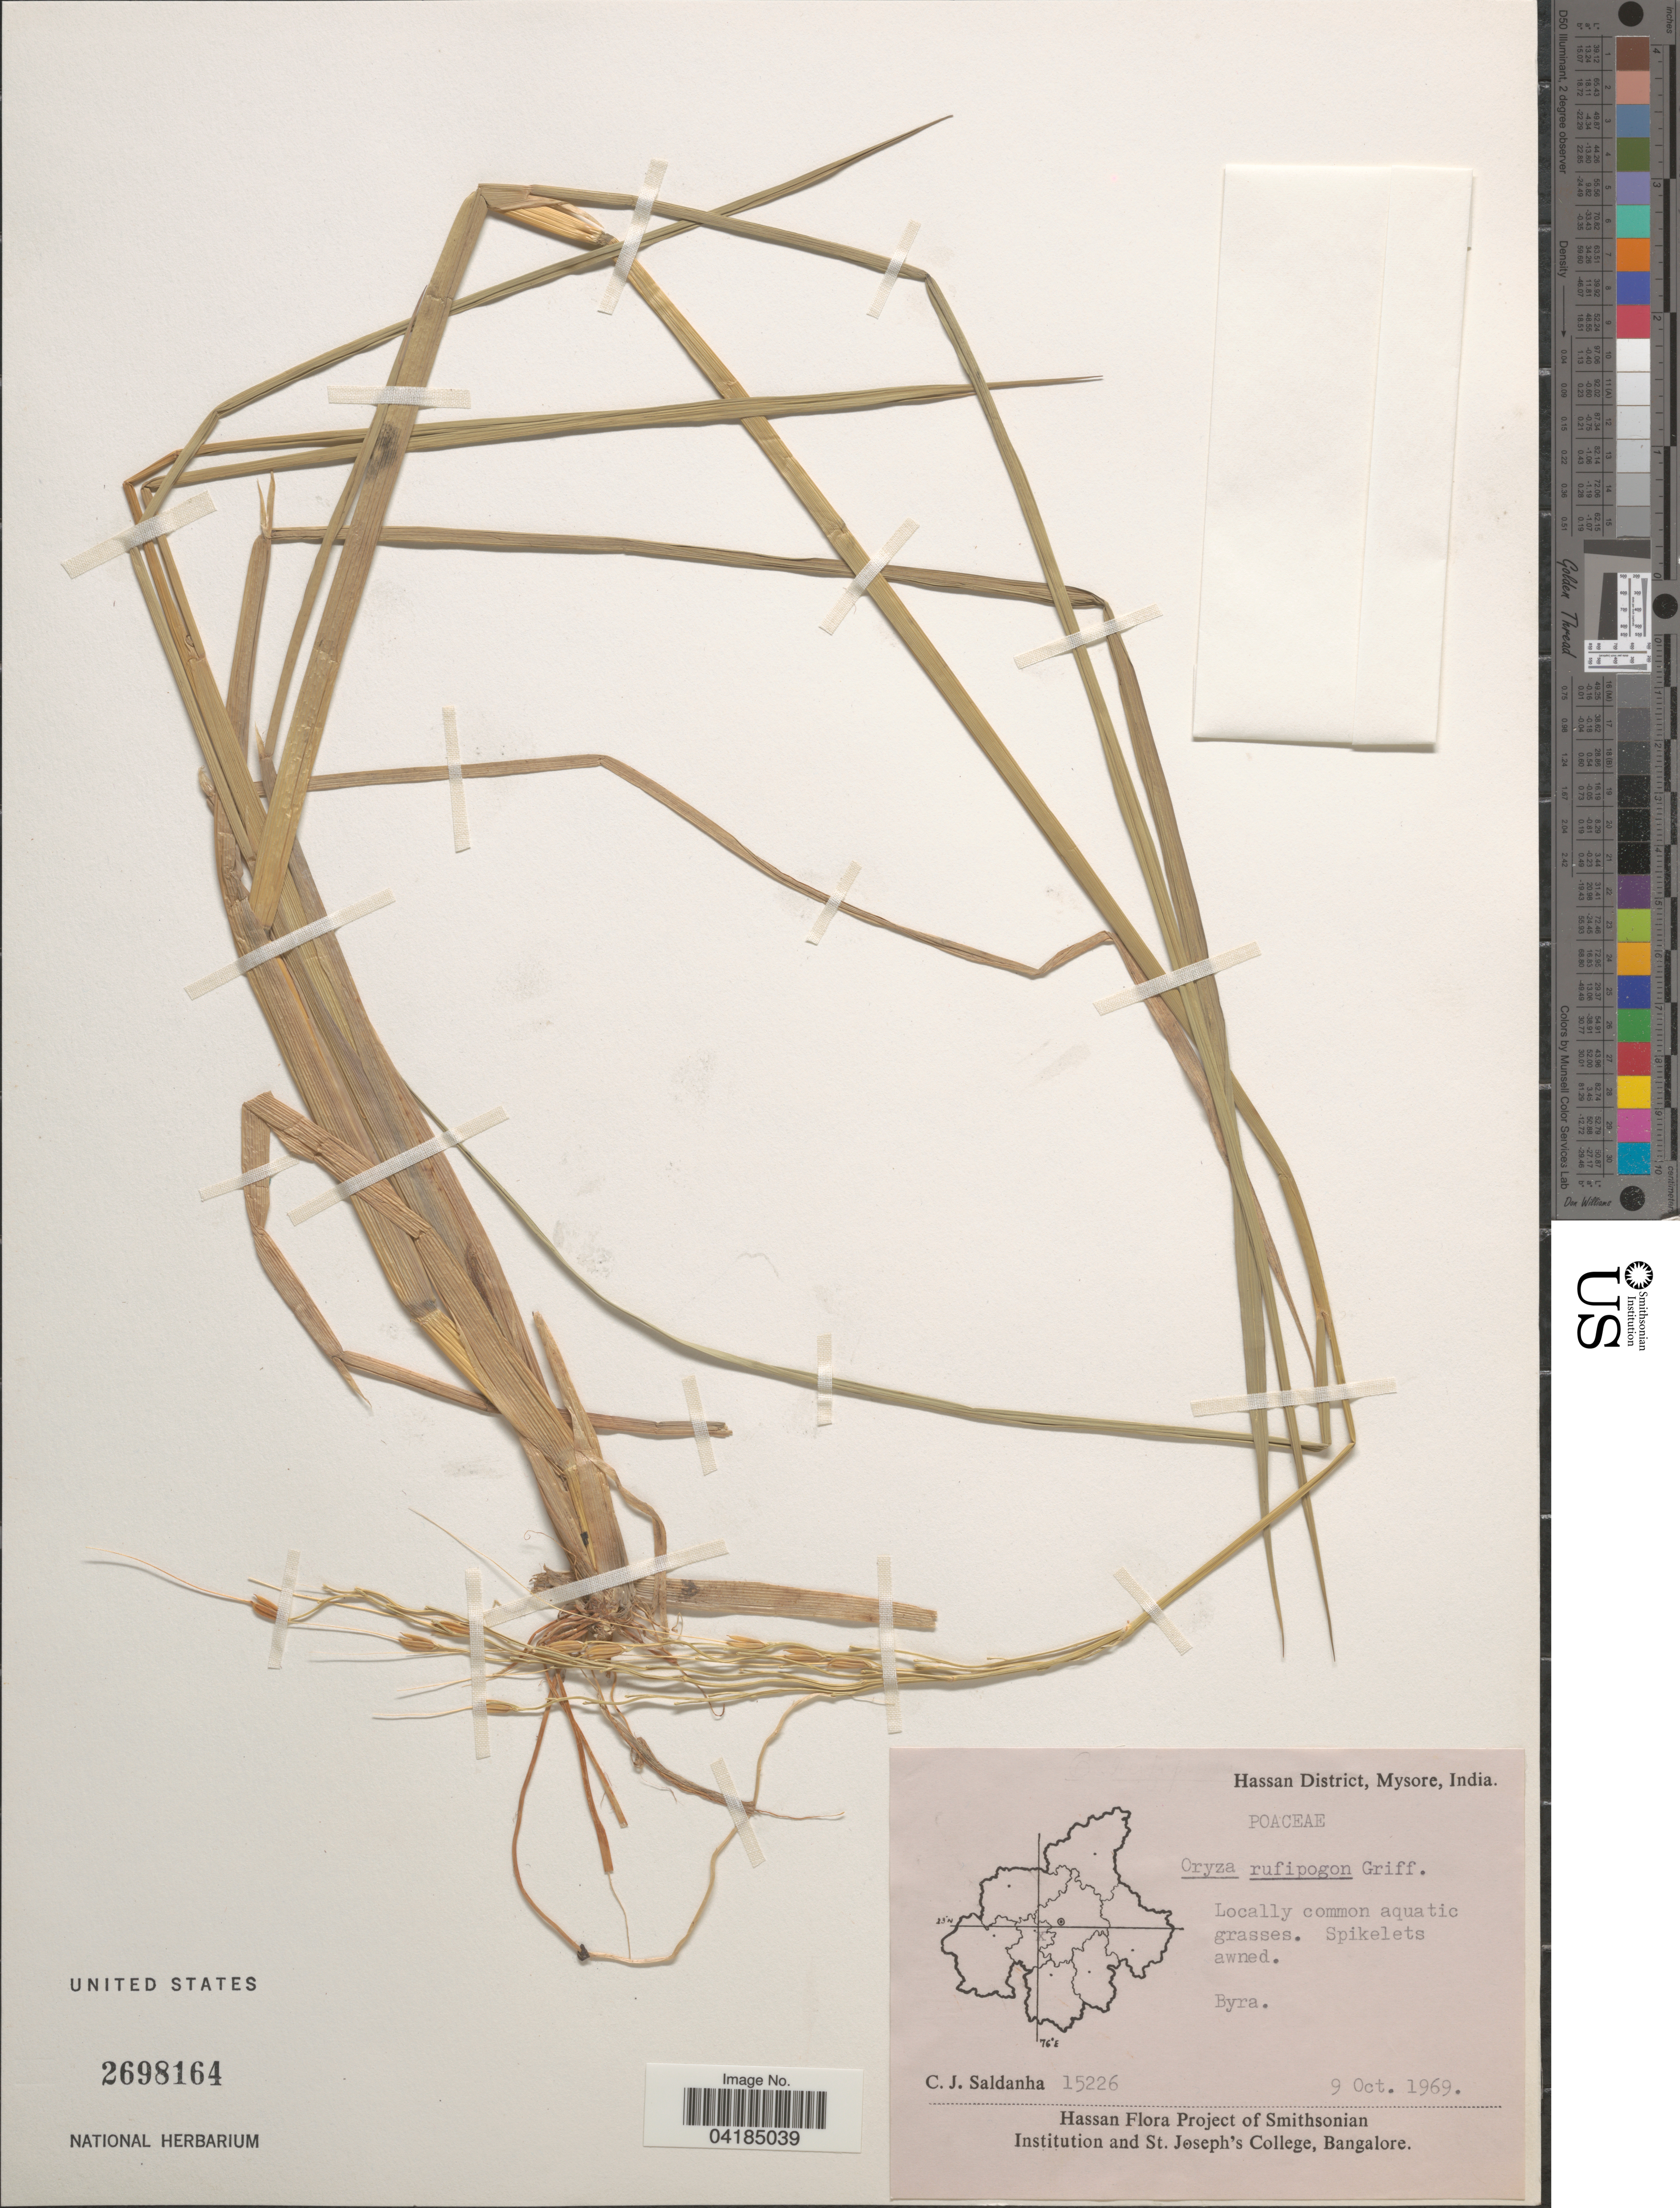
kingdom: Plantae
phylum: Tracheophyta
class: Liliopsida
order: Poales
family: Poaceae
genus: Oryza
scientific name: Oryza rufipogon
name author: Griffith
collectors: C. J. Saldanha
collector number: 15226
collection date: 1969-10-09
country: India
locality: Hassan District, Mysore. Byra.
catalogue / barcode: US 2698164